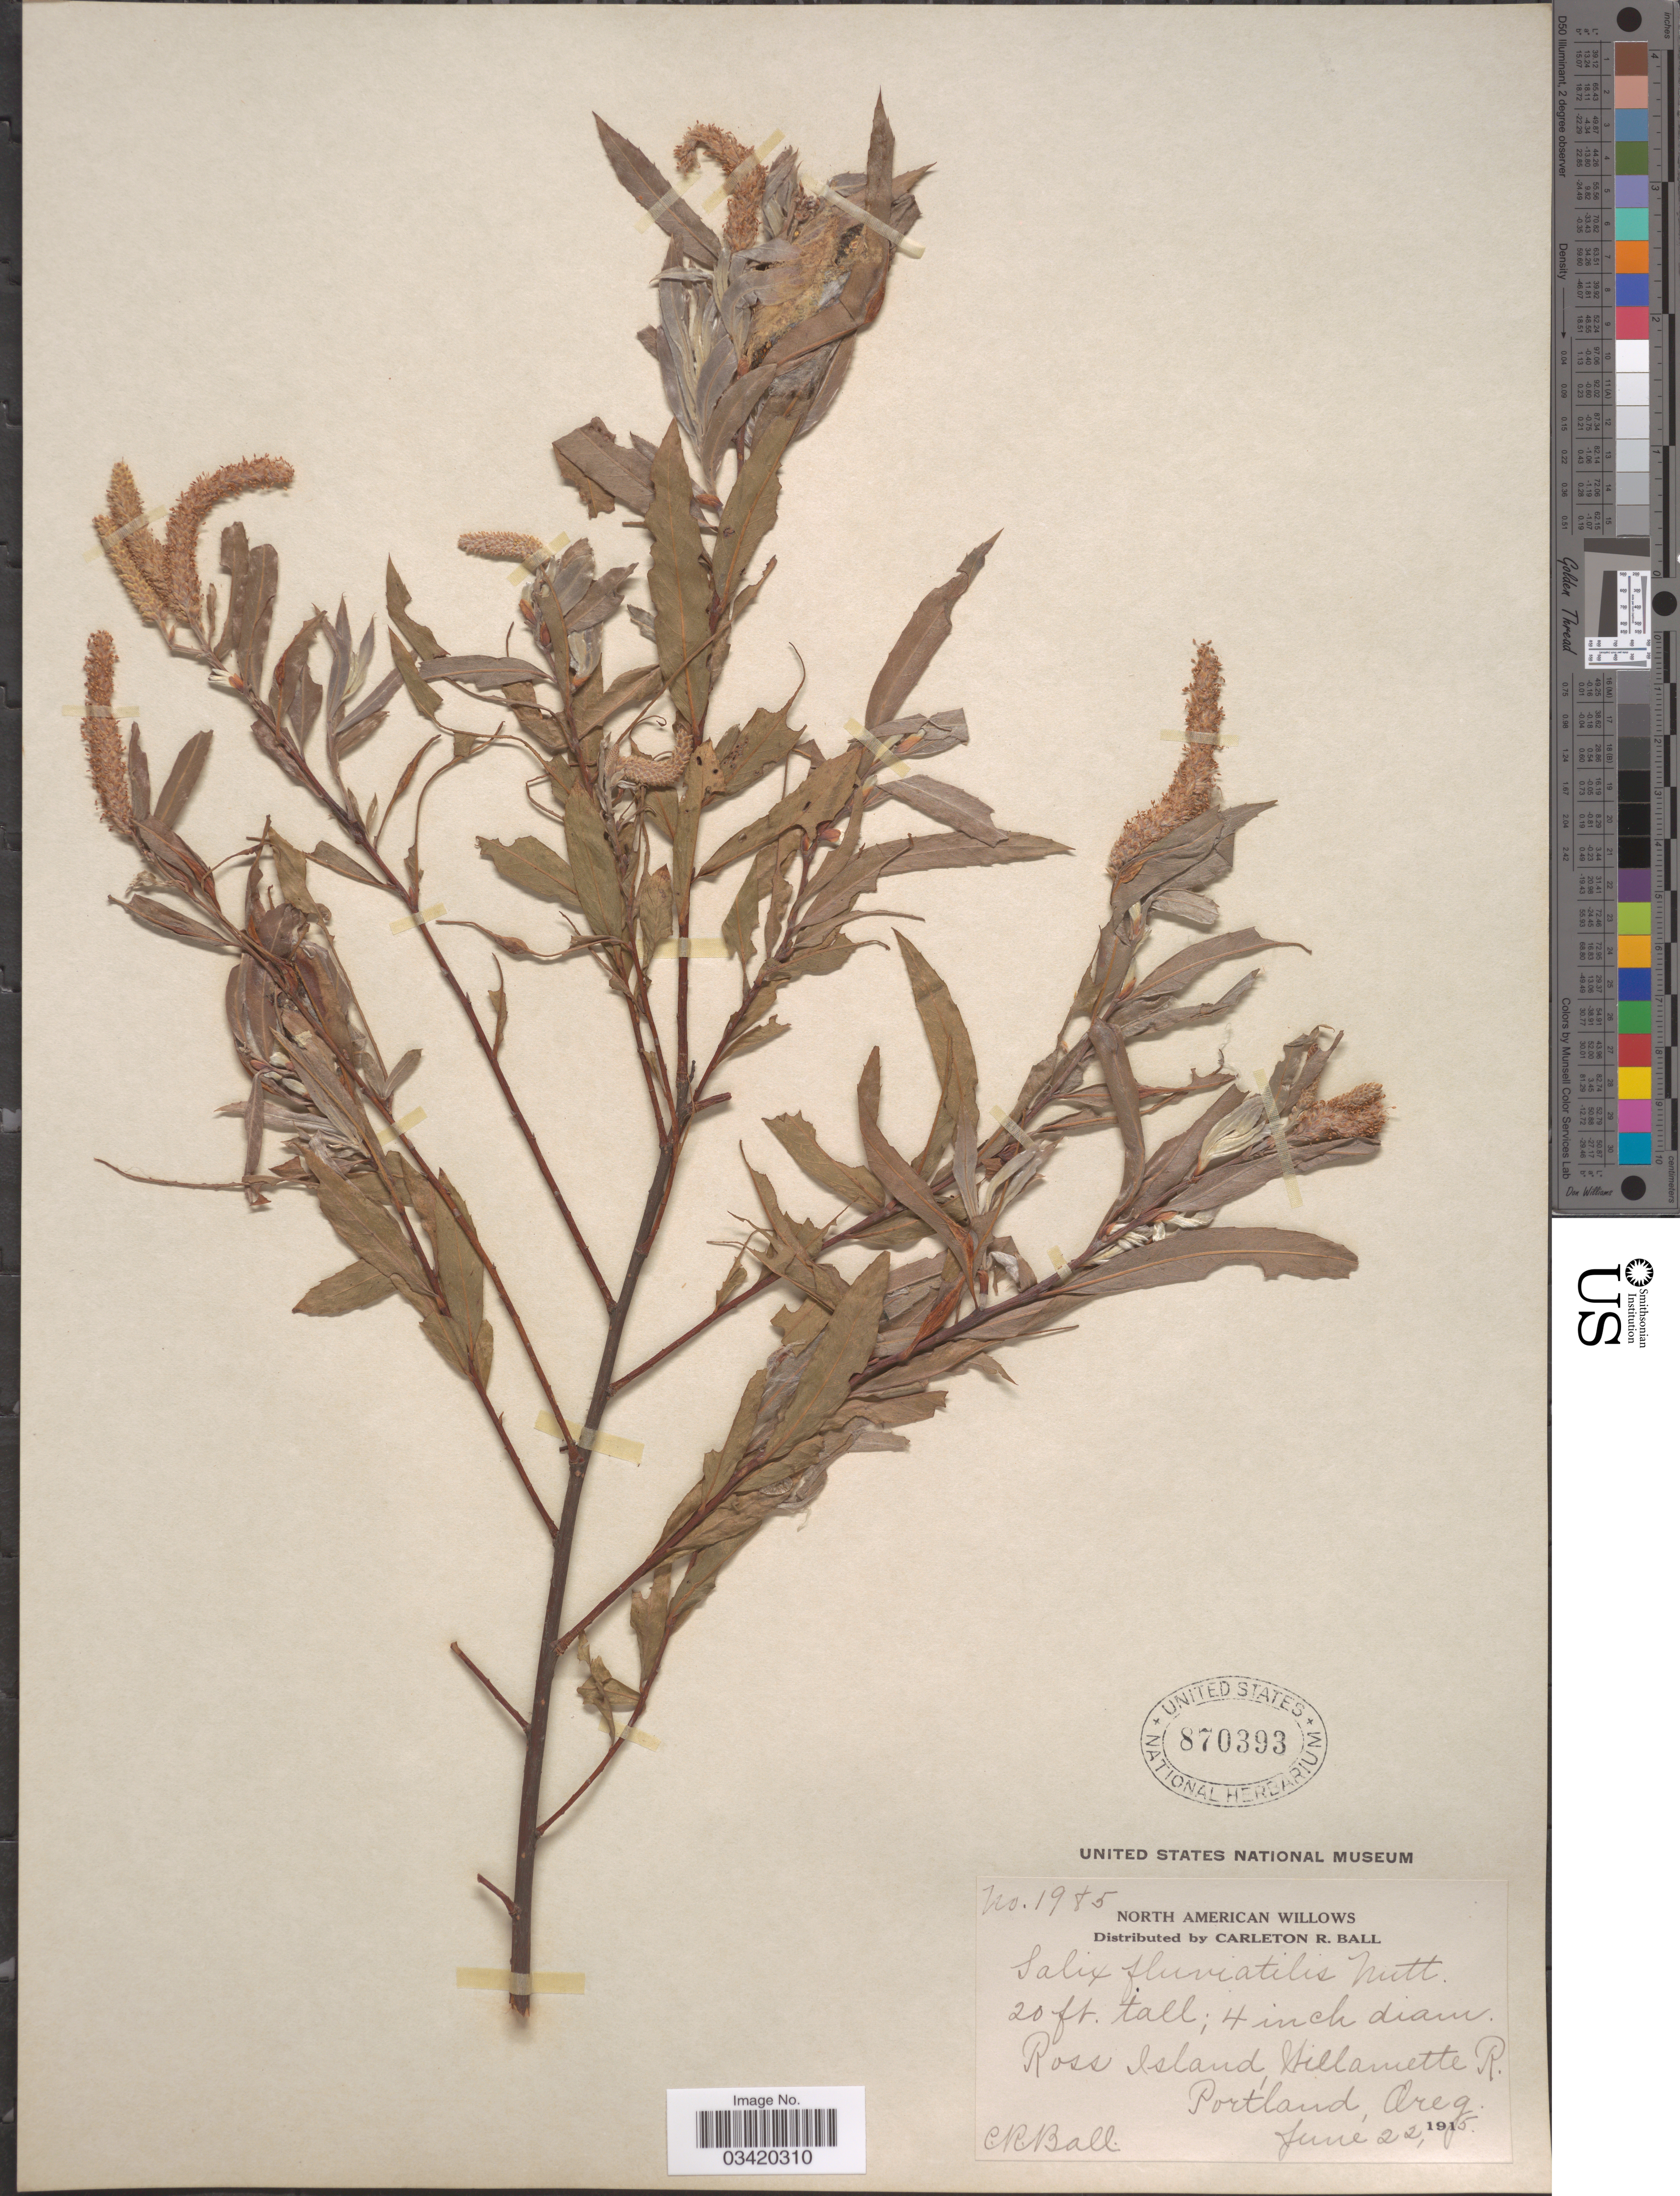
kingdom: Plantae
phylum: Tracheophyta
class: Magnoliopsida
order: Malpighiales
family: Salicaceae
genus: Salix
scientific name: Salix fluviatilis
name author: Nutt.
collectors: C. R. Ball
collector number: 1985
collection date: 1915-06-22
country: United States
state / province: Oregon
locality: Ross Island, Willamette R. Portland.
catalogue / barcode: US 870393